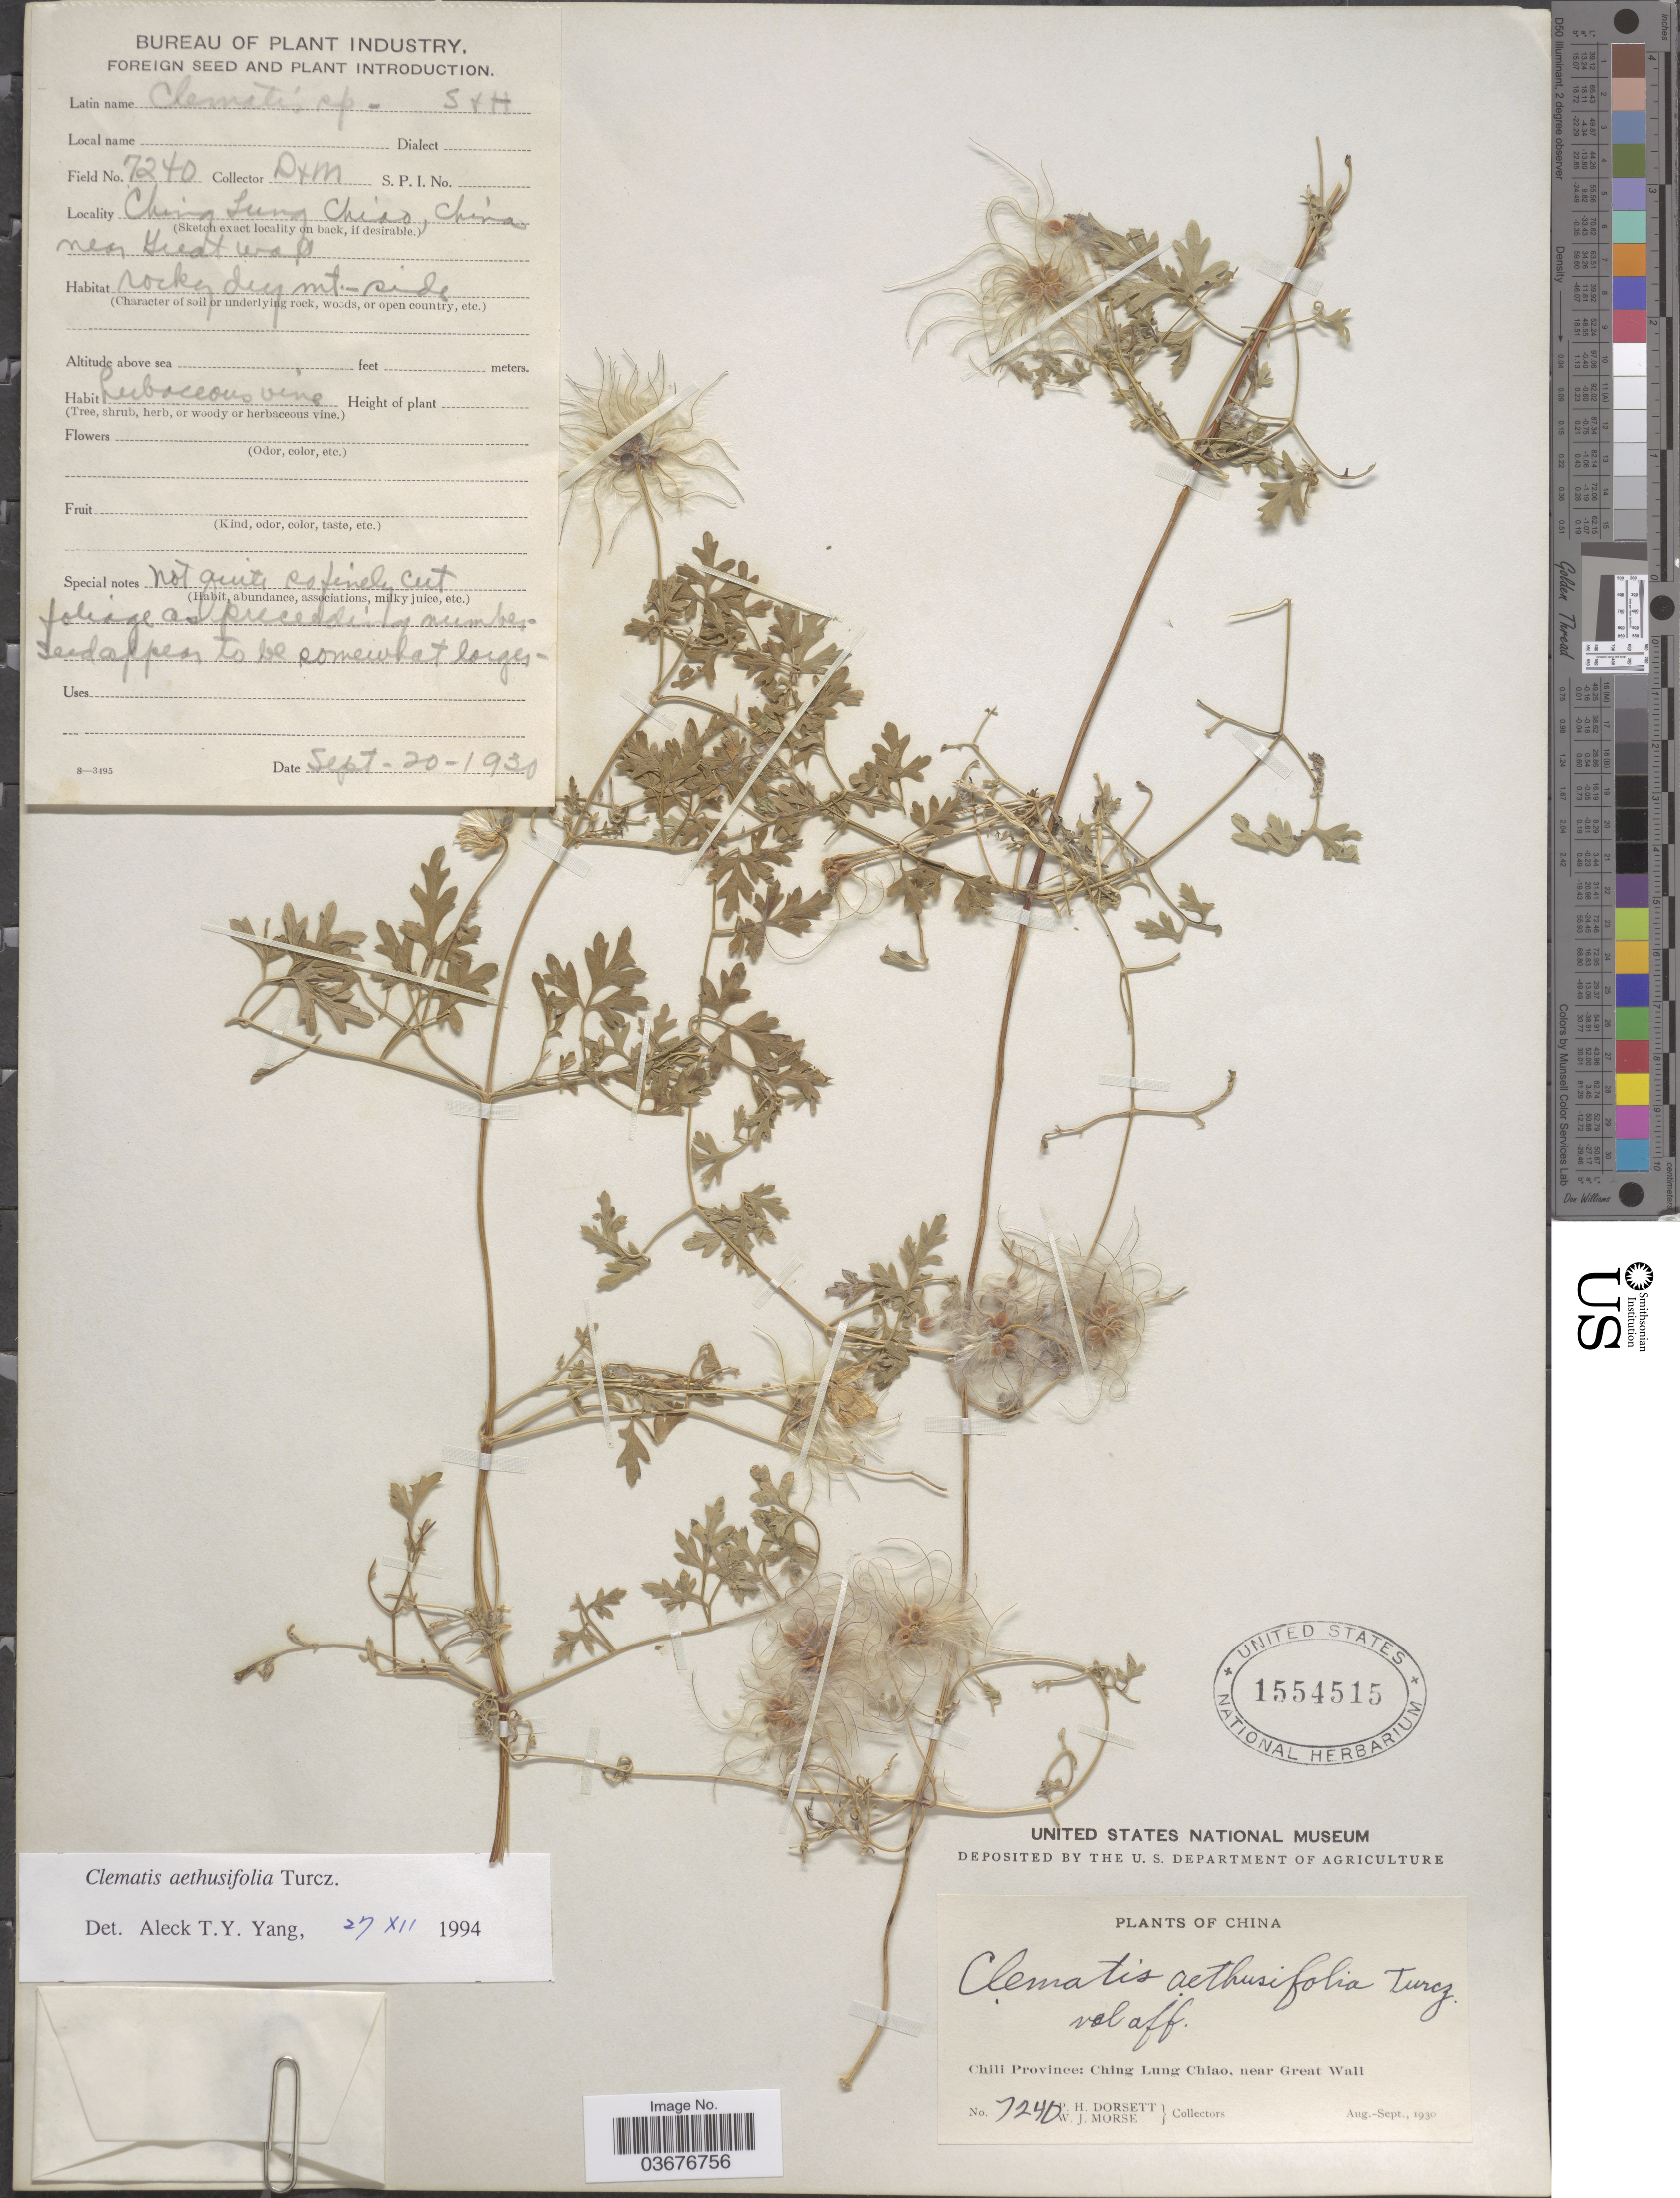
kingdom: Plantae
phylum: Tracheophyta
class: Magnoliopsida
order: Ranunculales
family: Ranunculaceae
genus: Clematis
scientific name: Clematis aethusifolia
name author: Turcz.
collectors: P. H. Dorsett & W. J. Morse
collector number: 7240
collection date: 1930-09-20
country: China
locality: Chili Province: Ching Lung Chiao, near Great Wall.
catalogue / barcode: US 1554515